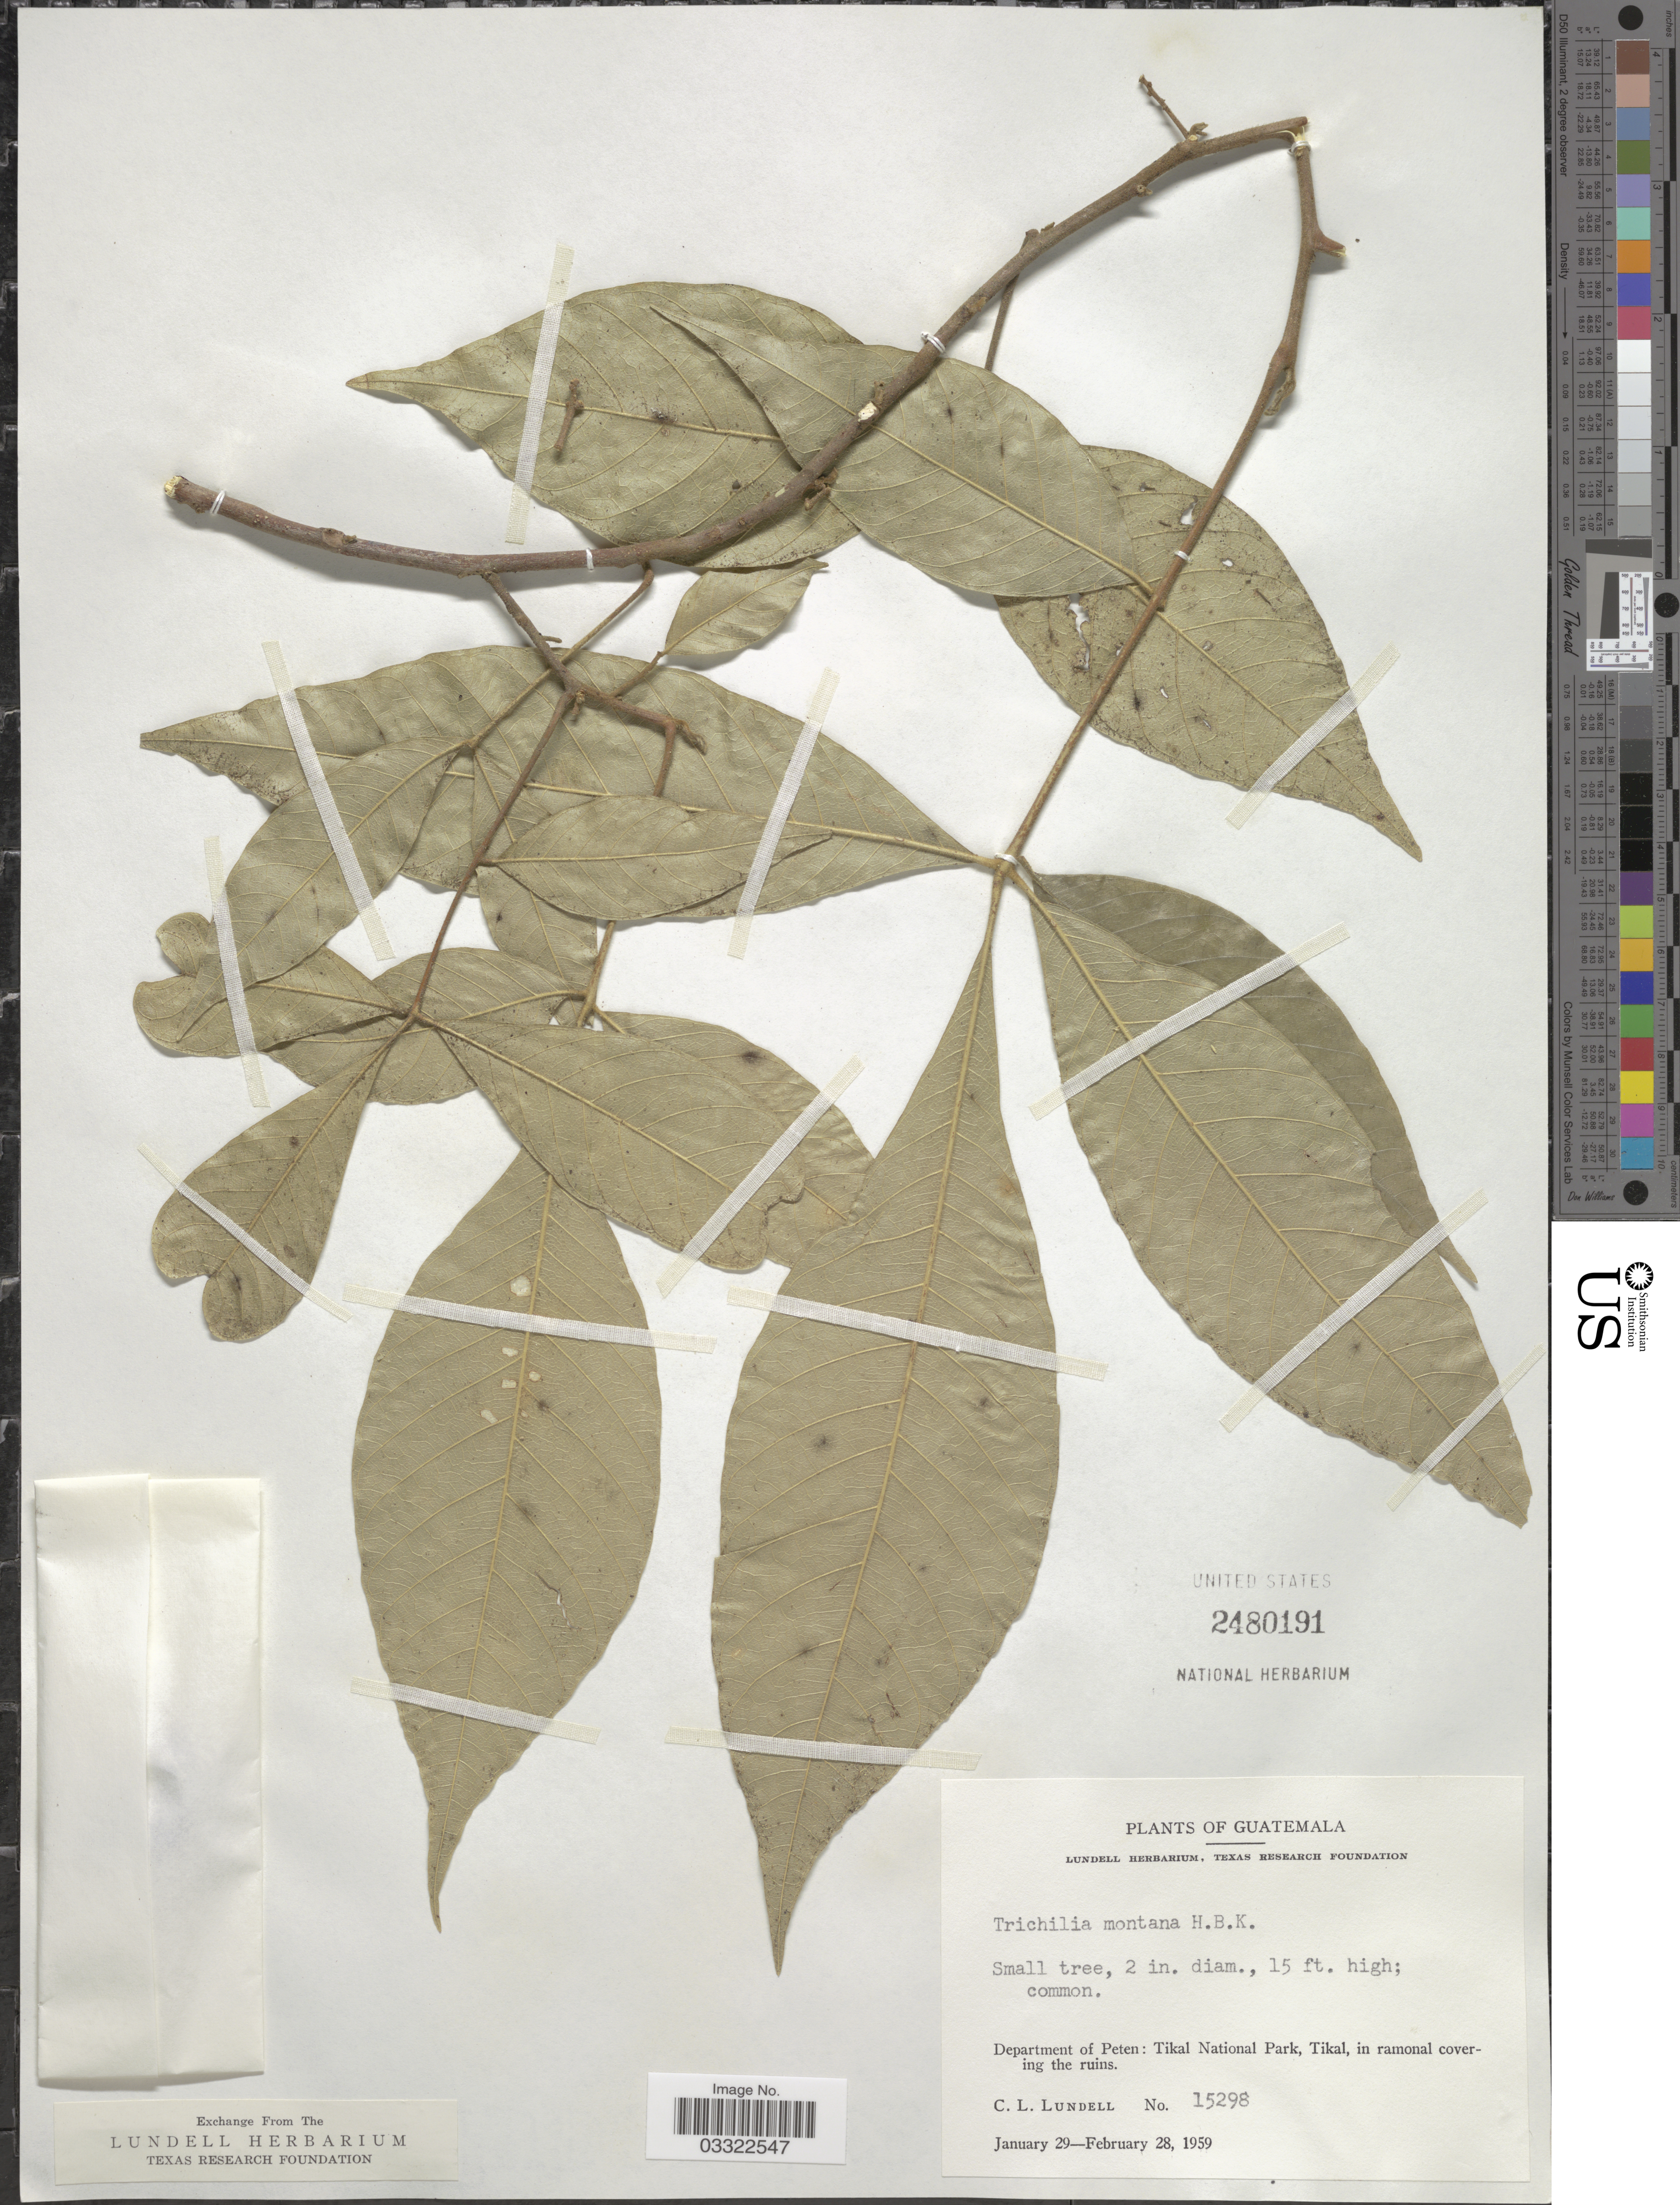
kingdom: Plantae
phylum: Tracheophyta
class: Magnoliopsida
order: Sapindales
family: Meliaceae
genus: Trichilia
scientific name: Trichilia montana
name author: Kunth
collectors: C. L. Lundell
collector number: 15298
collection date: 1959-01-29/1959-02-28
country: Guatemala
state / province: El Petén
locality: Department of Peten: Tikal National Park, Tikal, in ramonal covering the ruins.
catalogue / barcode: US 2480191